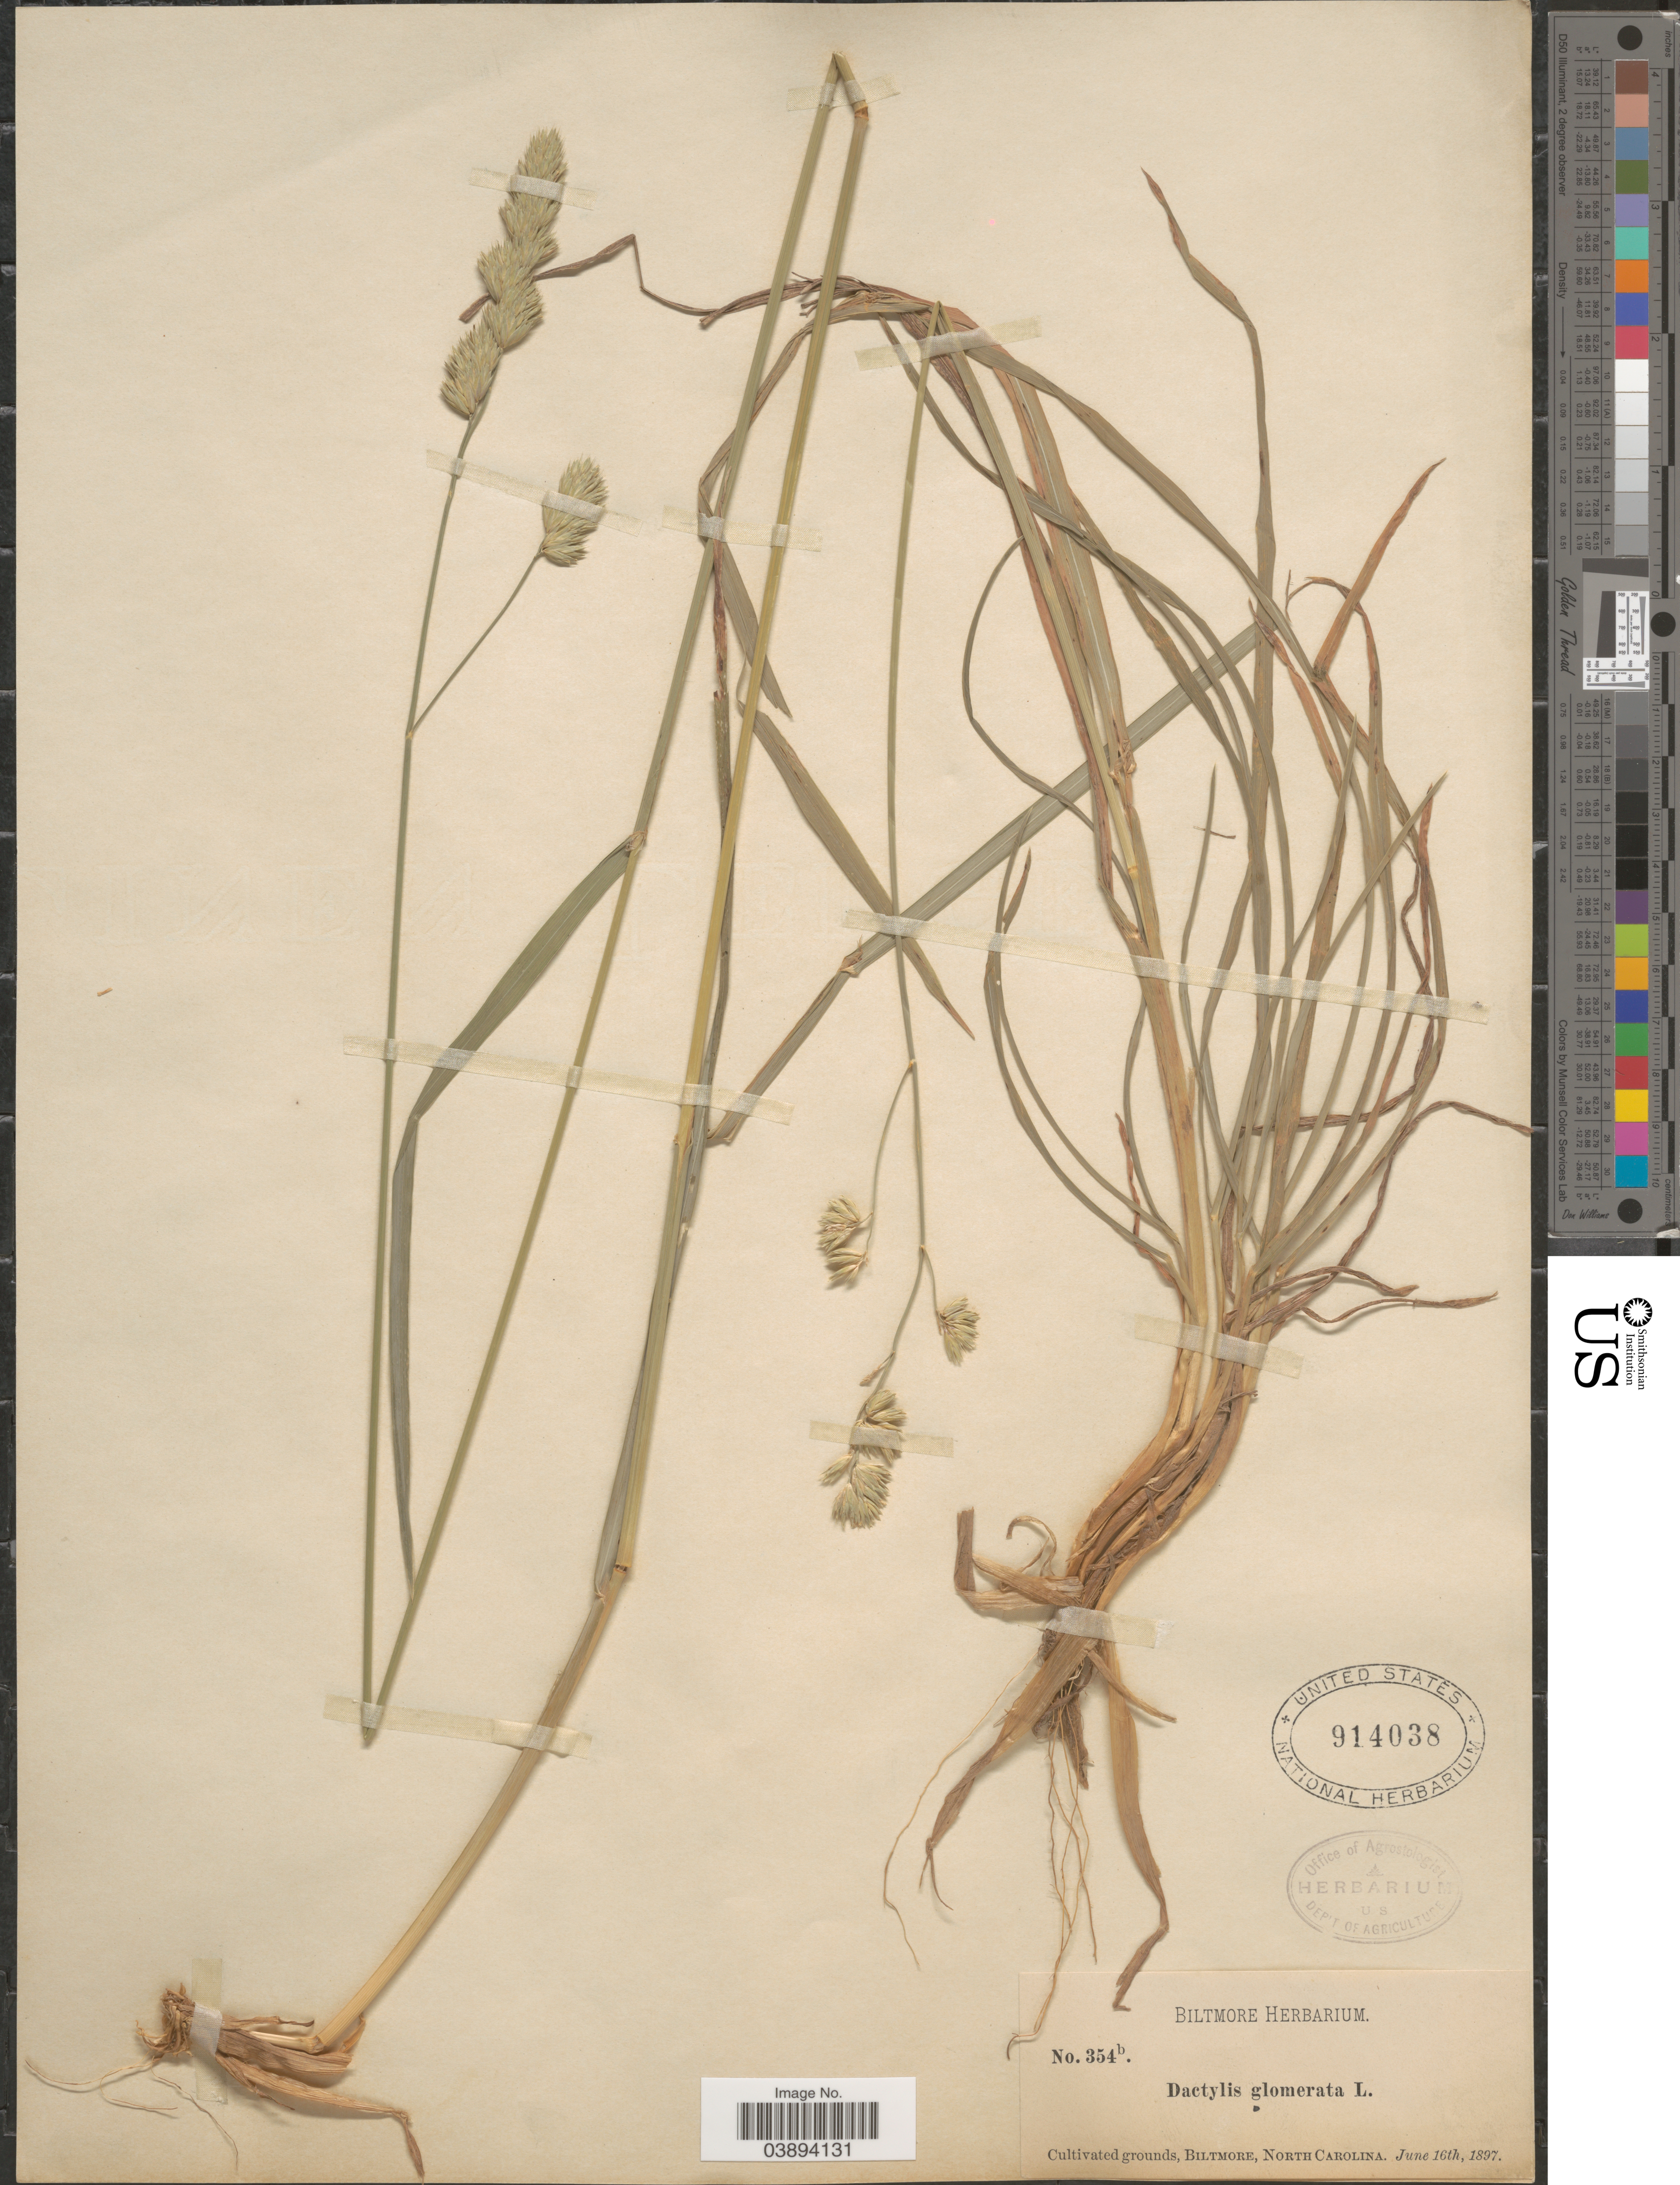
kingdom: Plantae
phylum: Tracheophyta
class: Liliopsida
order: Poales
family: Poaceae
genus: Dactylis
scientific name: Dactylis glomerata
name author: L.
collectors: ex herb. Biltmore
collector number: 354b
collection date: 1897-06-16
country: United States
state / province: North Carolina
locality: Cultivated grounds, Biltmore.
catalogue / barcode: US 914038